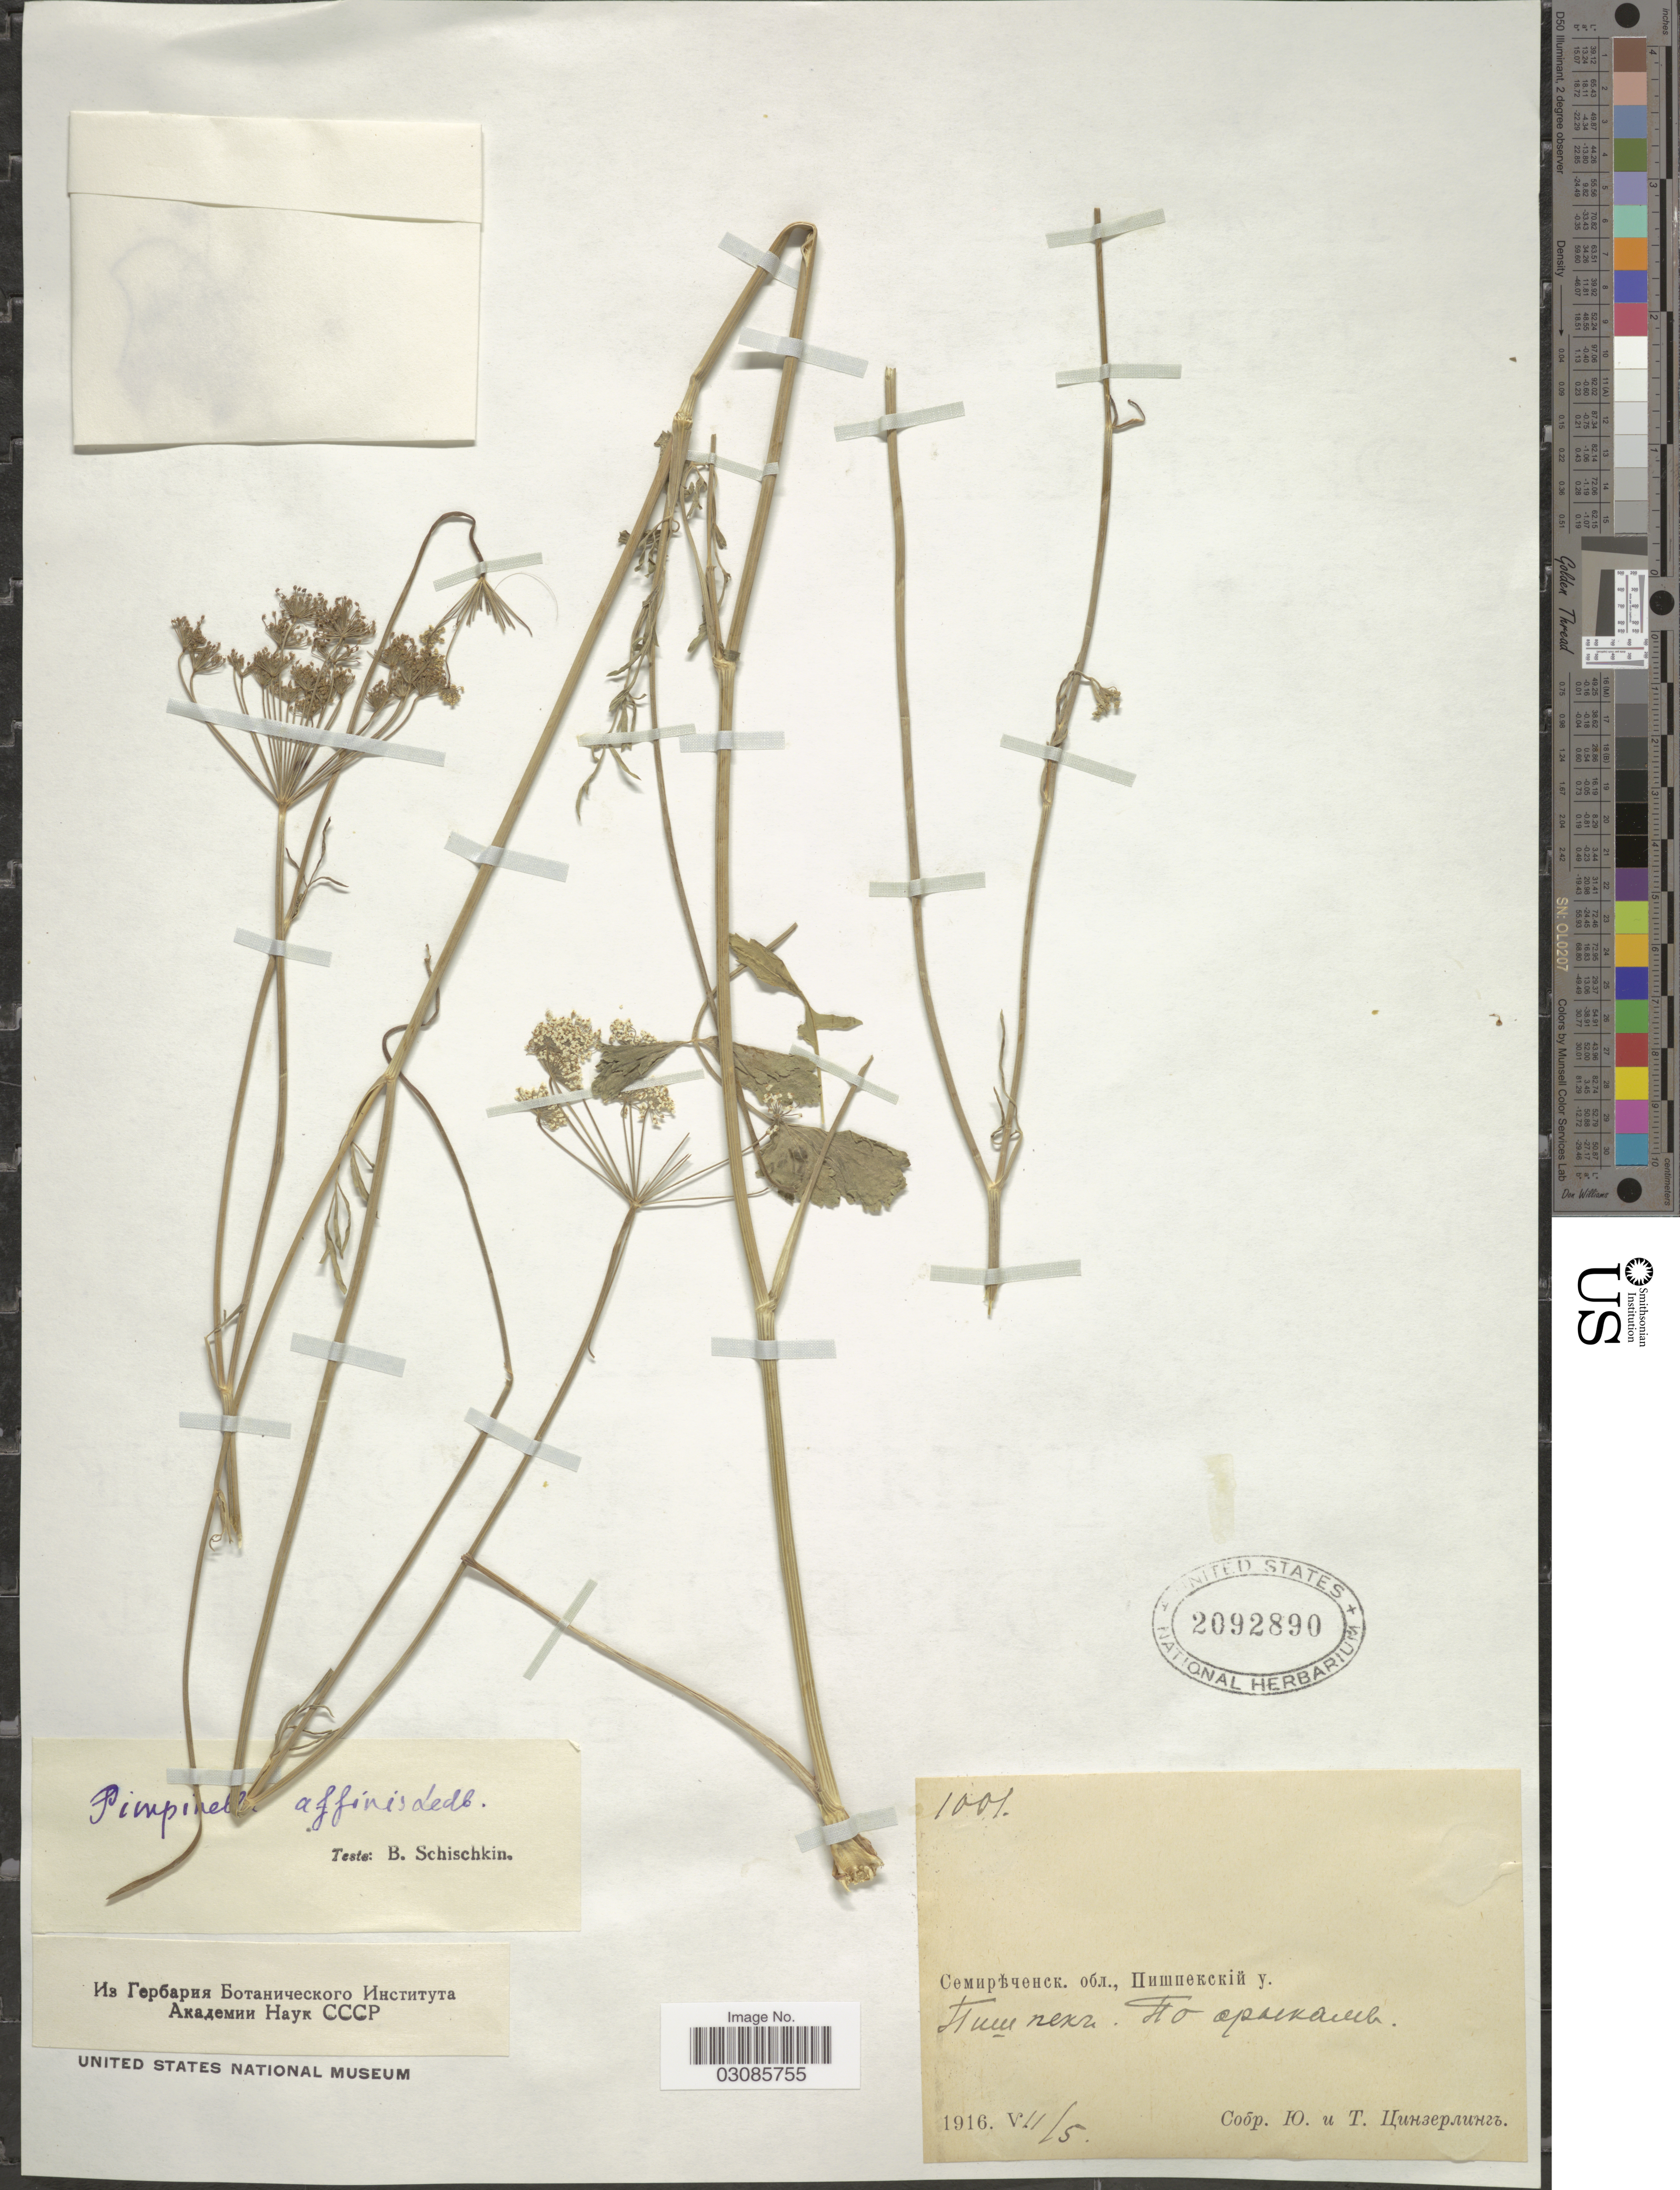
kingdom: Plantae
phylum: Tracheophyta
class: Magnoliopsida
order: Apiales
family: Apiaceae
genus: Pimpinella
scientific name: Pimpinella alpina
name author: Ledeb.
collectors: B. Schischkin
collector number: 1001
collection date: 1916-07-05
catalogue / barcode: US 2092890